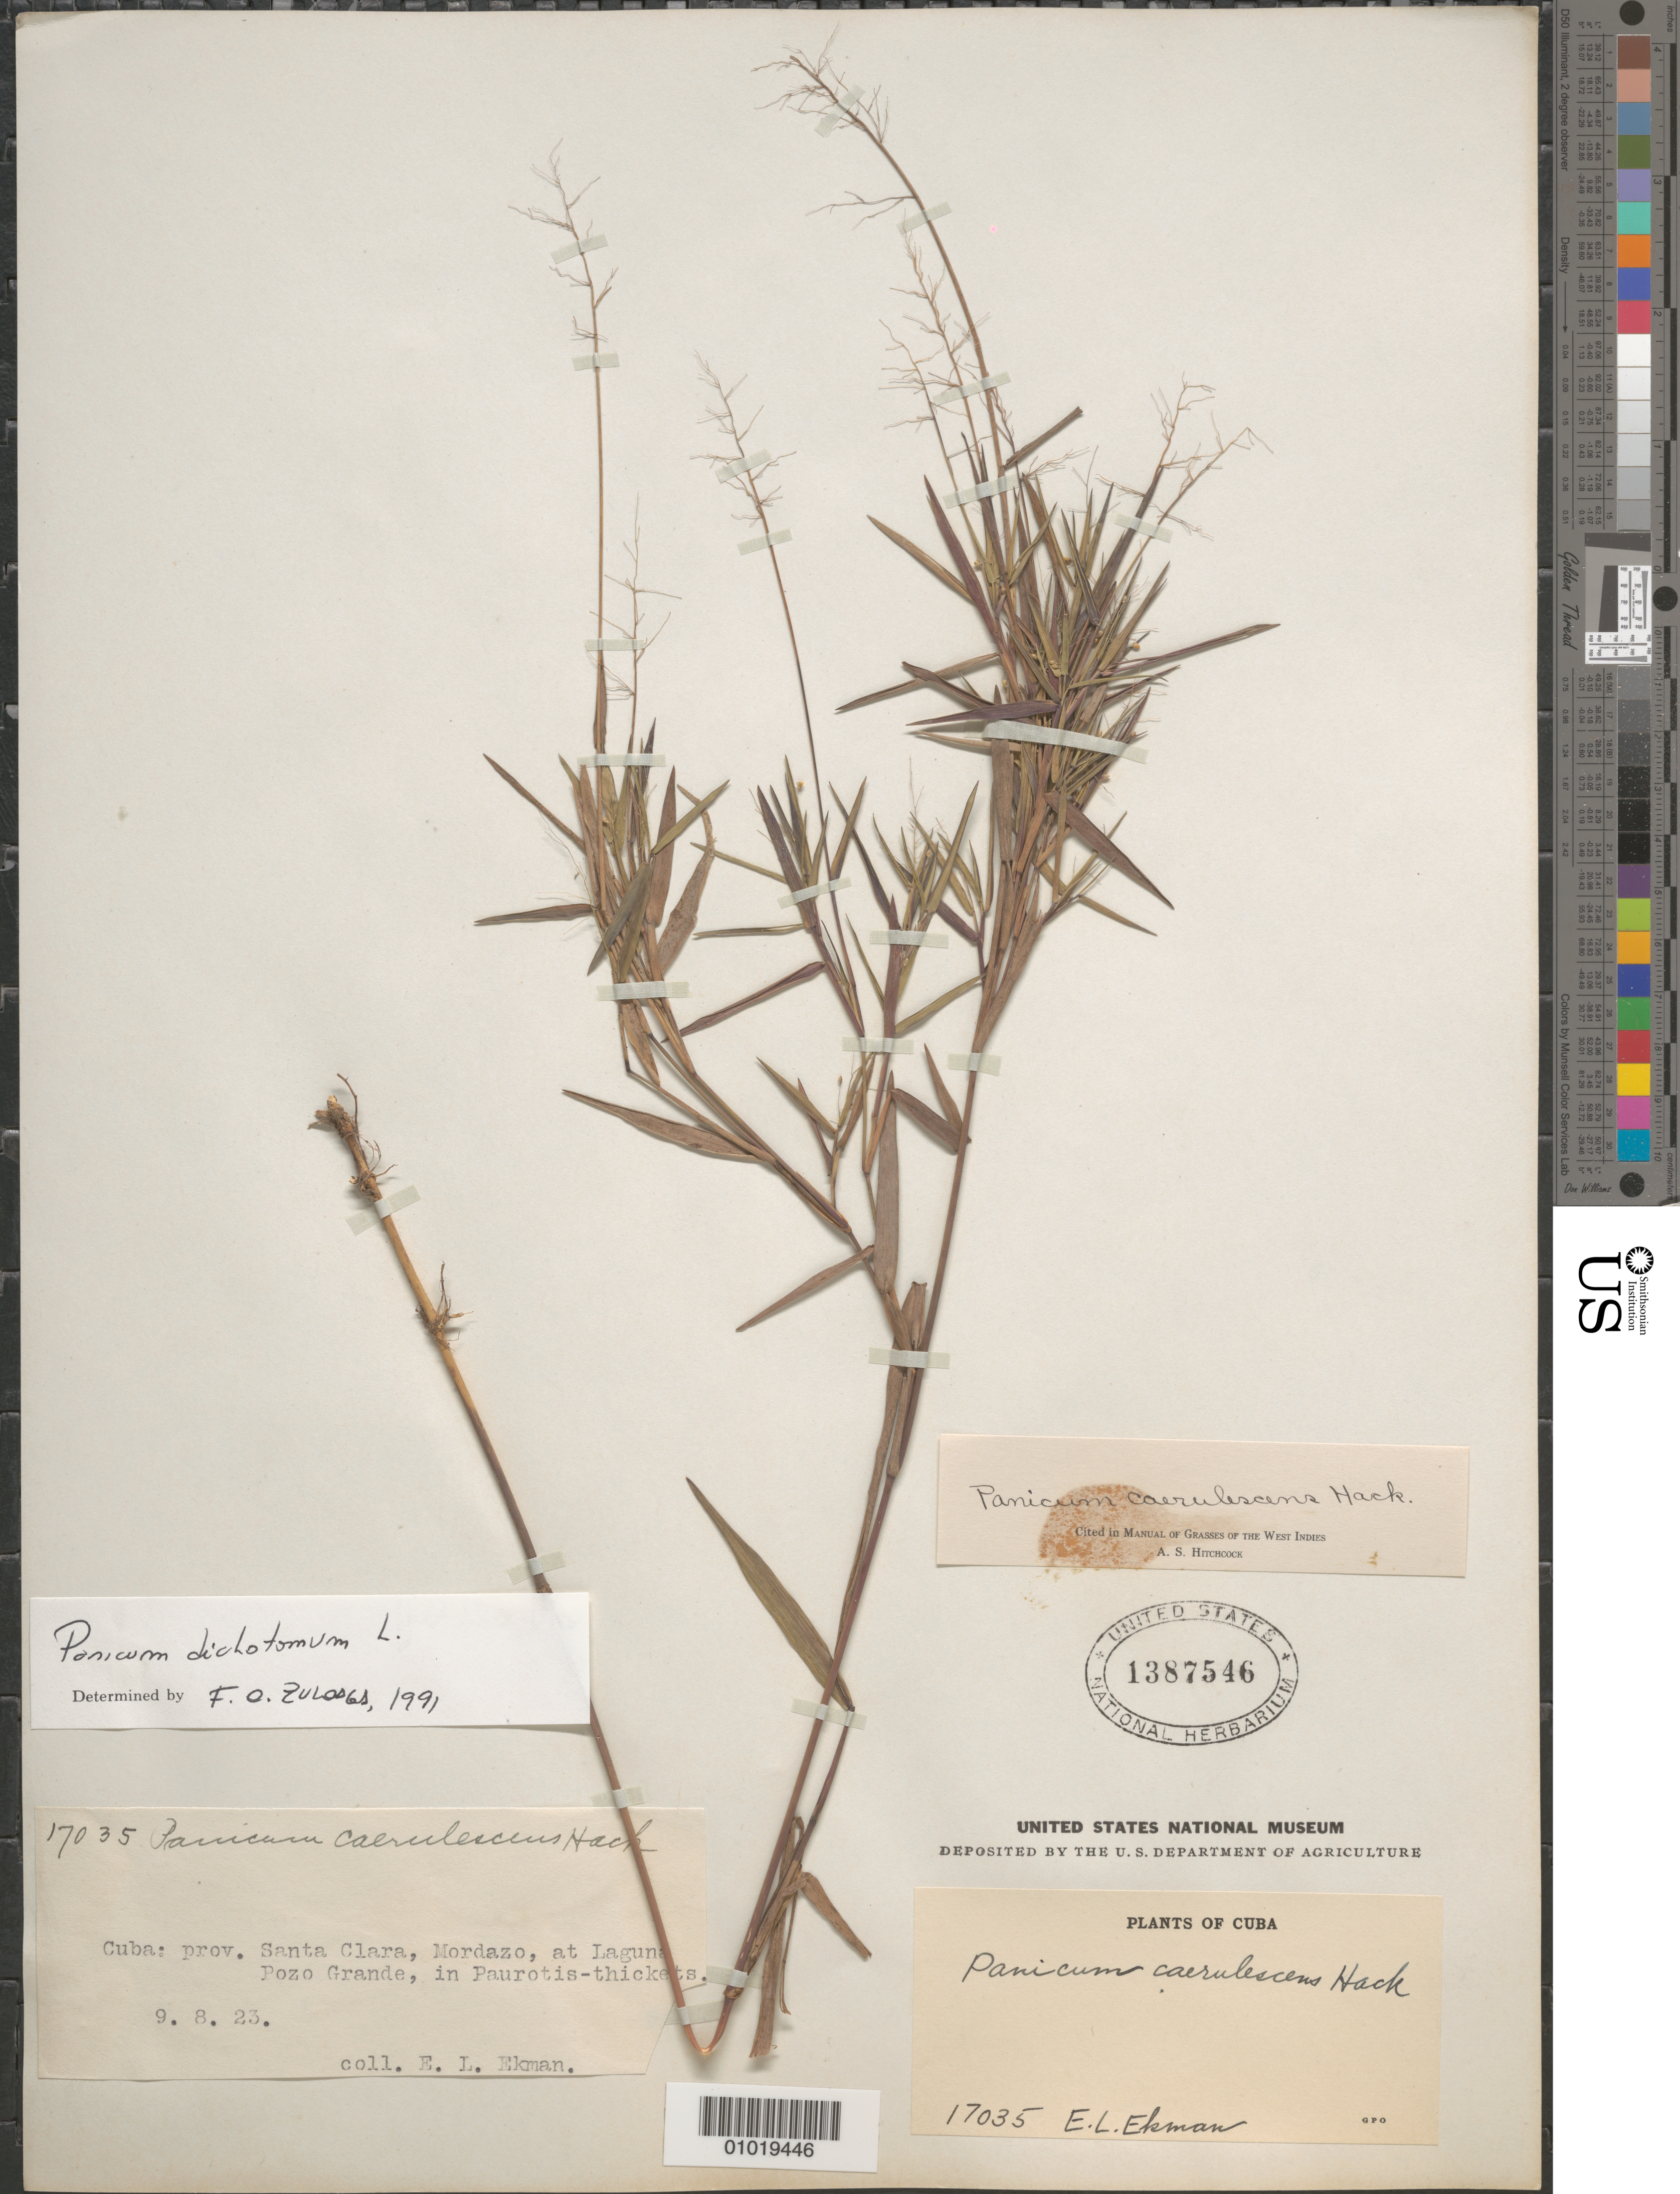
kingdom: Plantae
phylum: Tracheophyta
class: Liliopsida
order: Poales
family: Poaceae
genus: Panicum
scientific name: Panicum dichotomum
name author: L.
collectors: E. L. Ekman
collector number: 17035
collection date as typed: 09 Aug 1923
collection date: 1923-08-09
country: Cuba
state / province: Villa Clara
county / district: Santa Clara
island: Cuba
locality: Mordazo at Laguna Pozo Grande in Paurotis thickets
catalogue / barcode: US 1387546